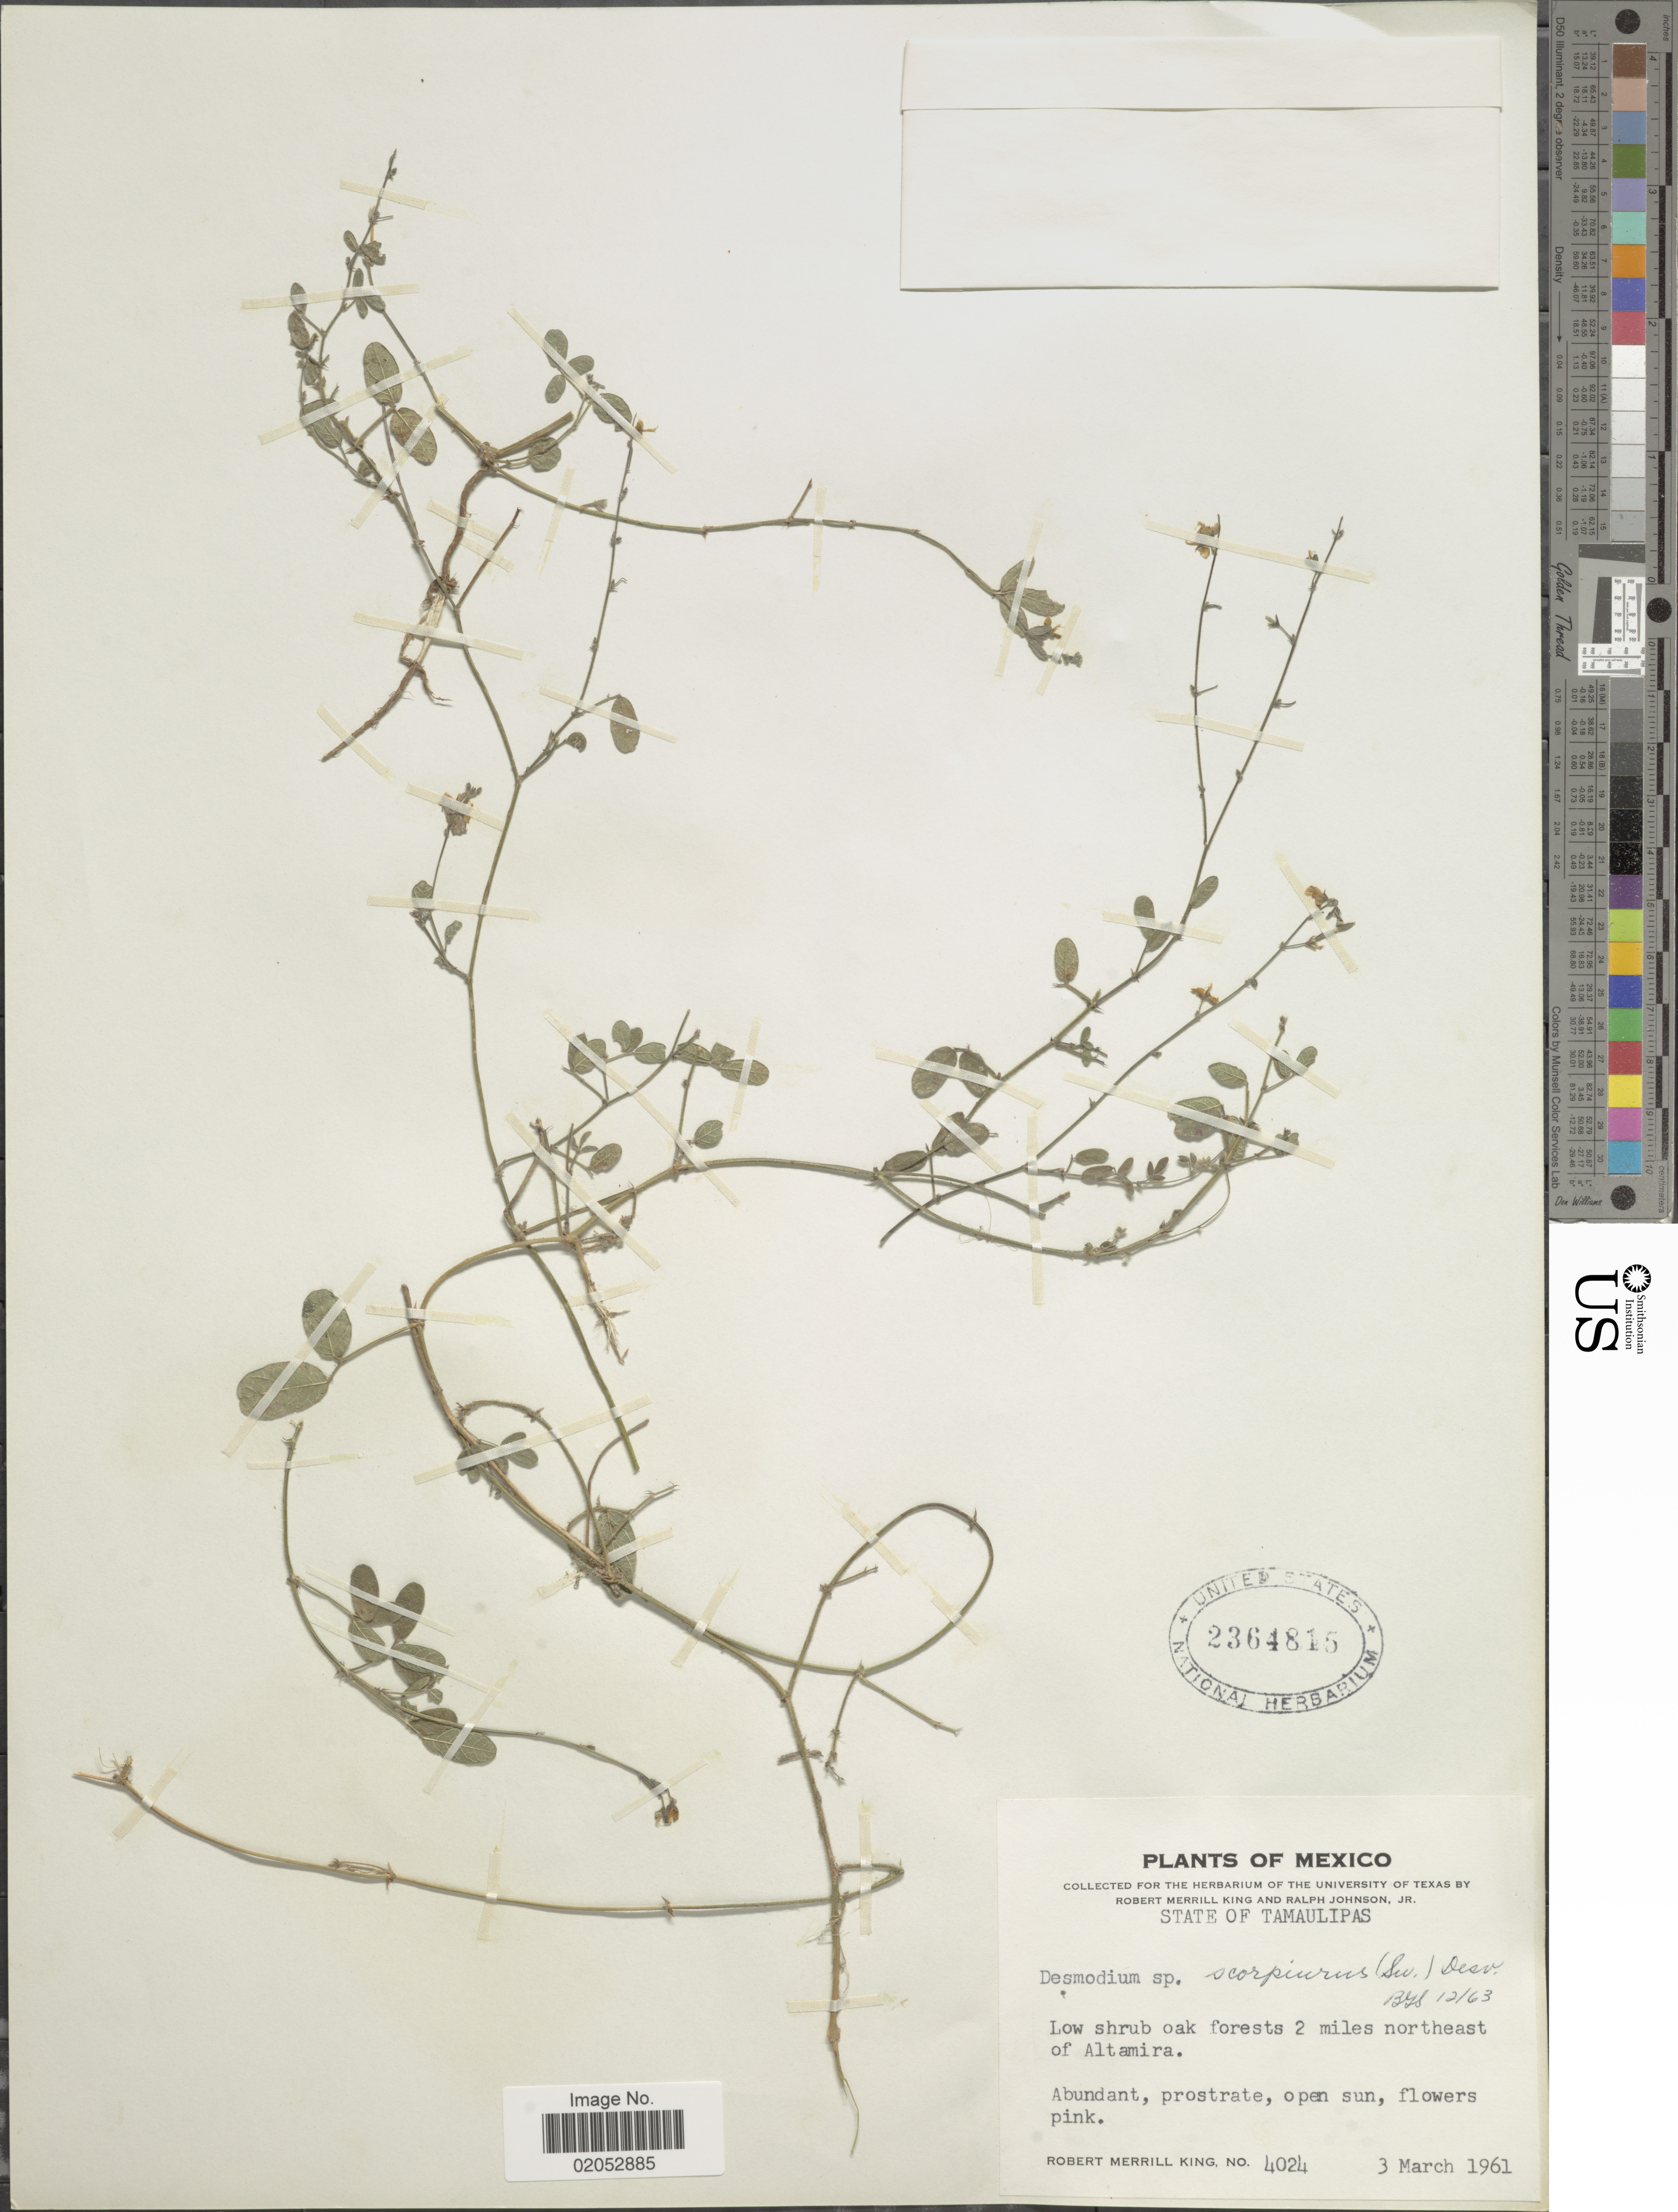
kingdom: Plantae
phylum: Tracheophyta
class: Magnoliopsida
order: Fabales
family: Fabaceae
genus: Desmodium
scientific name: Desmodium scorpiurus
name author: (Sw.) Desv. ex DC.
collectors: R. M. King & R. Johnson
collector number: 4024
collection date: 1961-03-03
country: Mexico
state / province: Tamaulipas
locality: Forests 2 miles northeast of Altamira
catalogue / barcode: US 2364815